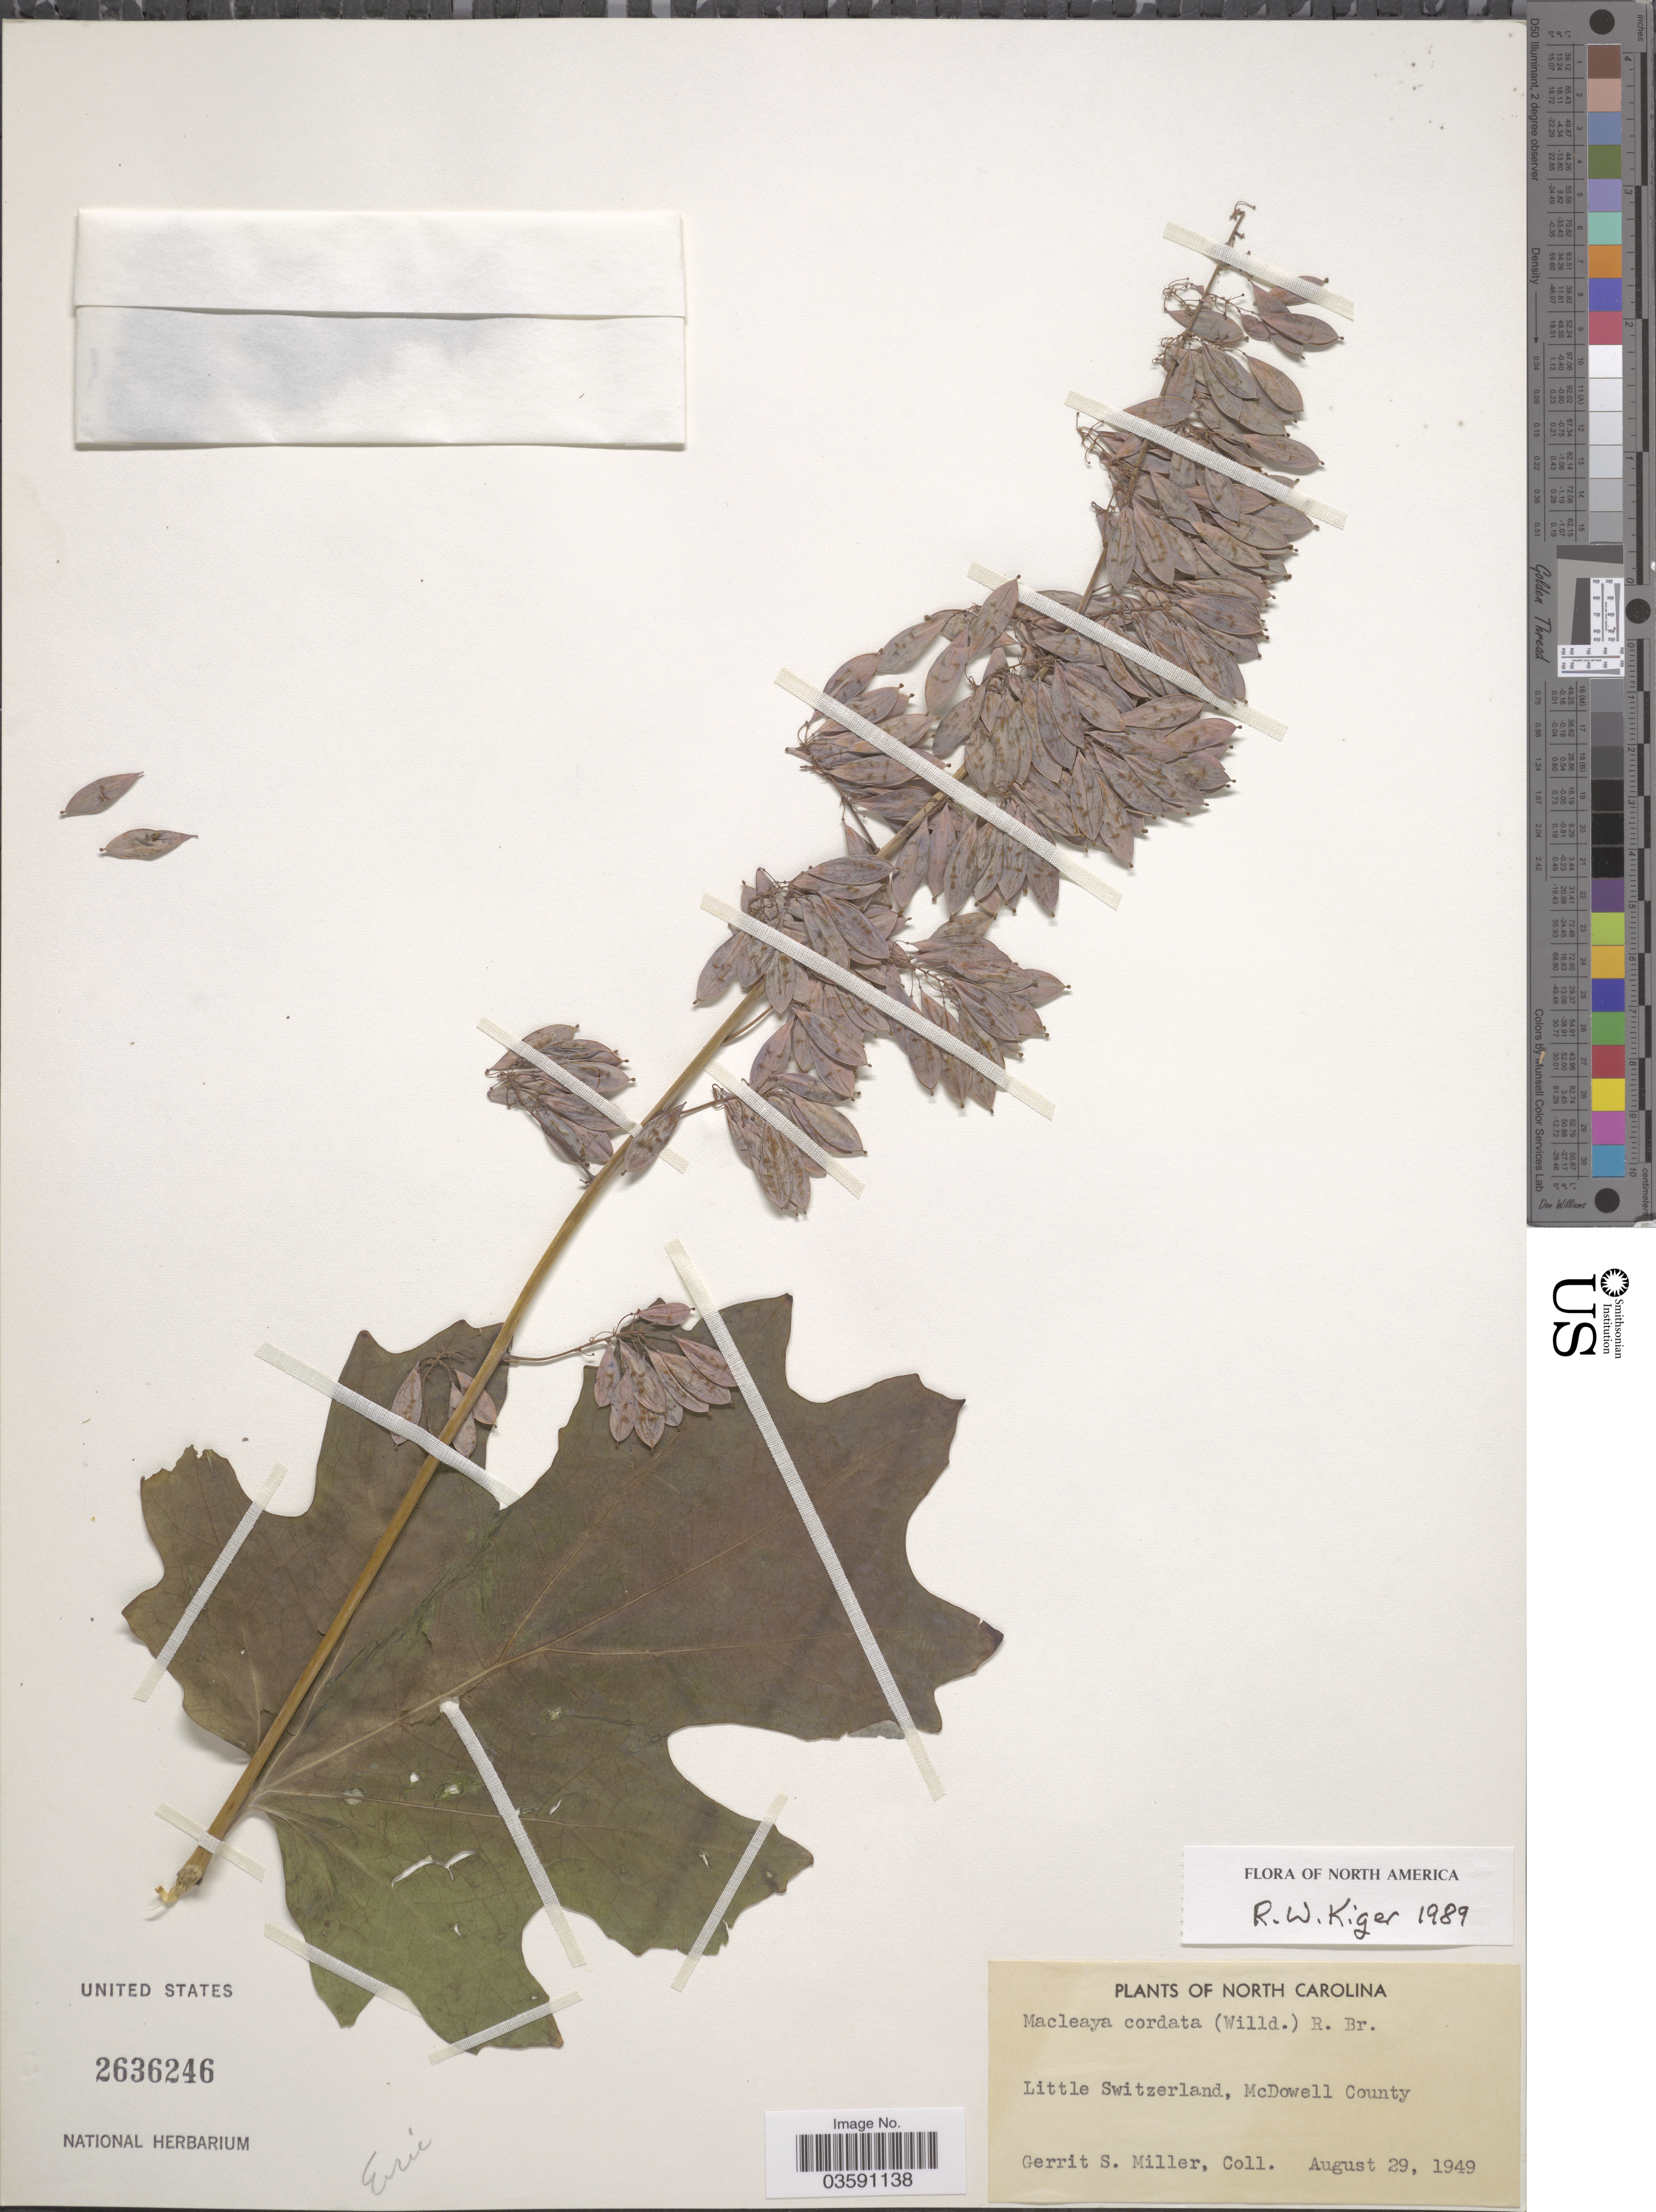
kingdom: Plantae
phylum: Tracheophyta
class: Magnoliopsida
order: Ranunculales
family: Papaveraceae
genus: Macleaya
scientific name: Macleaya cordata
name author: (Willd.) R. Br.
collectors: G. S. Miller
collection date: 1949-08-29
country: United States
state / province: North Carolina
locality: Little Zwitzerlsnd, McDowell County.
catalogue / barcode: US 2636246